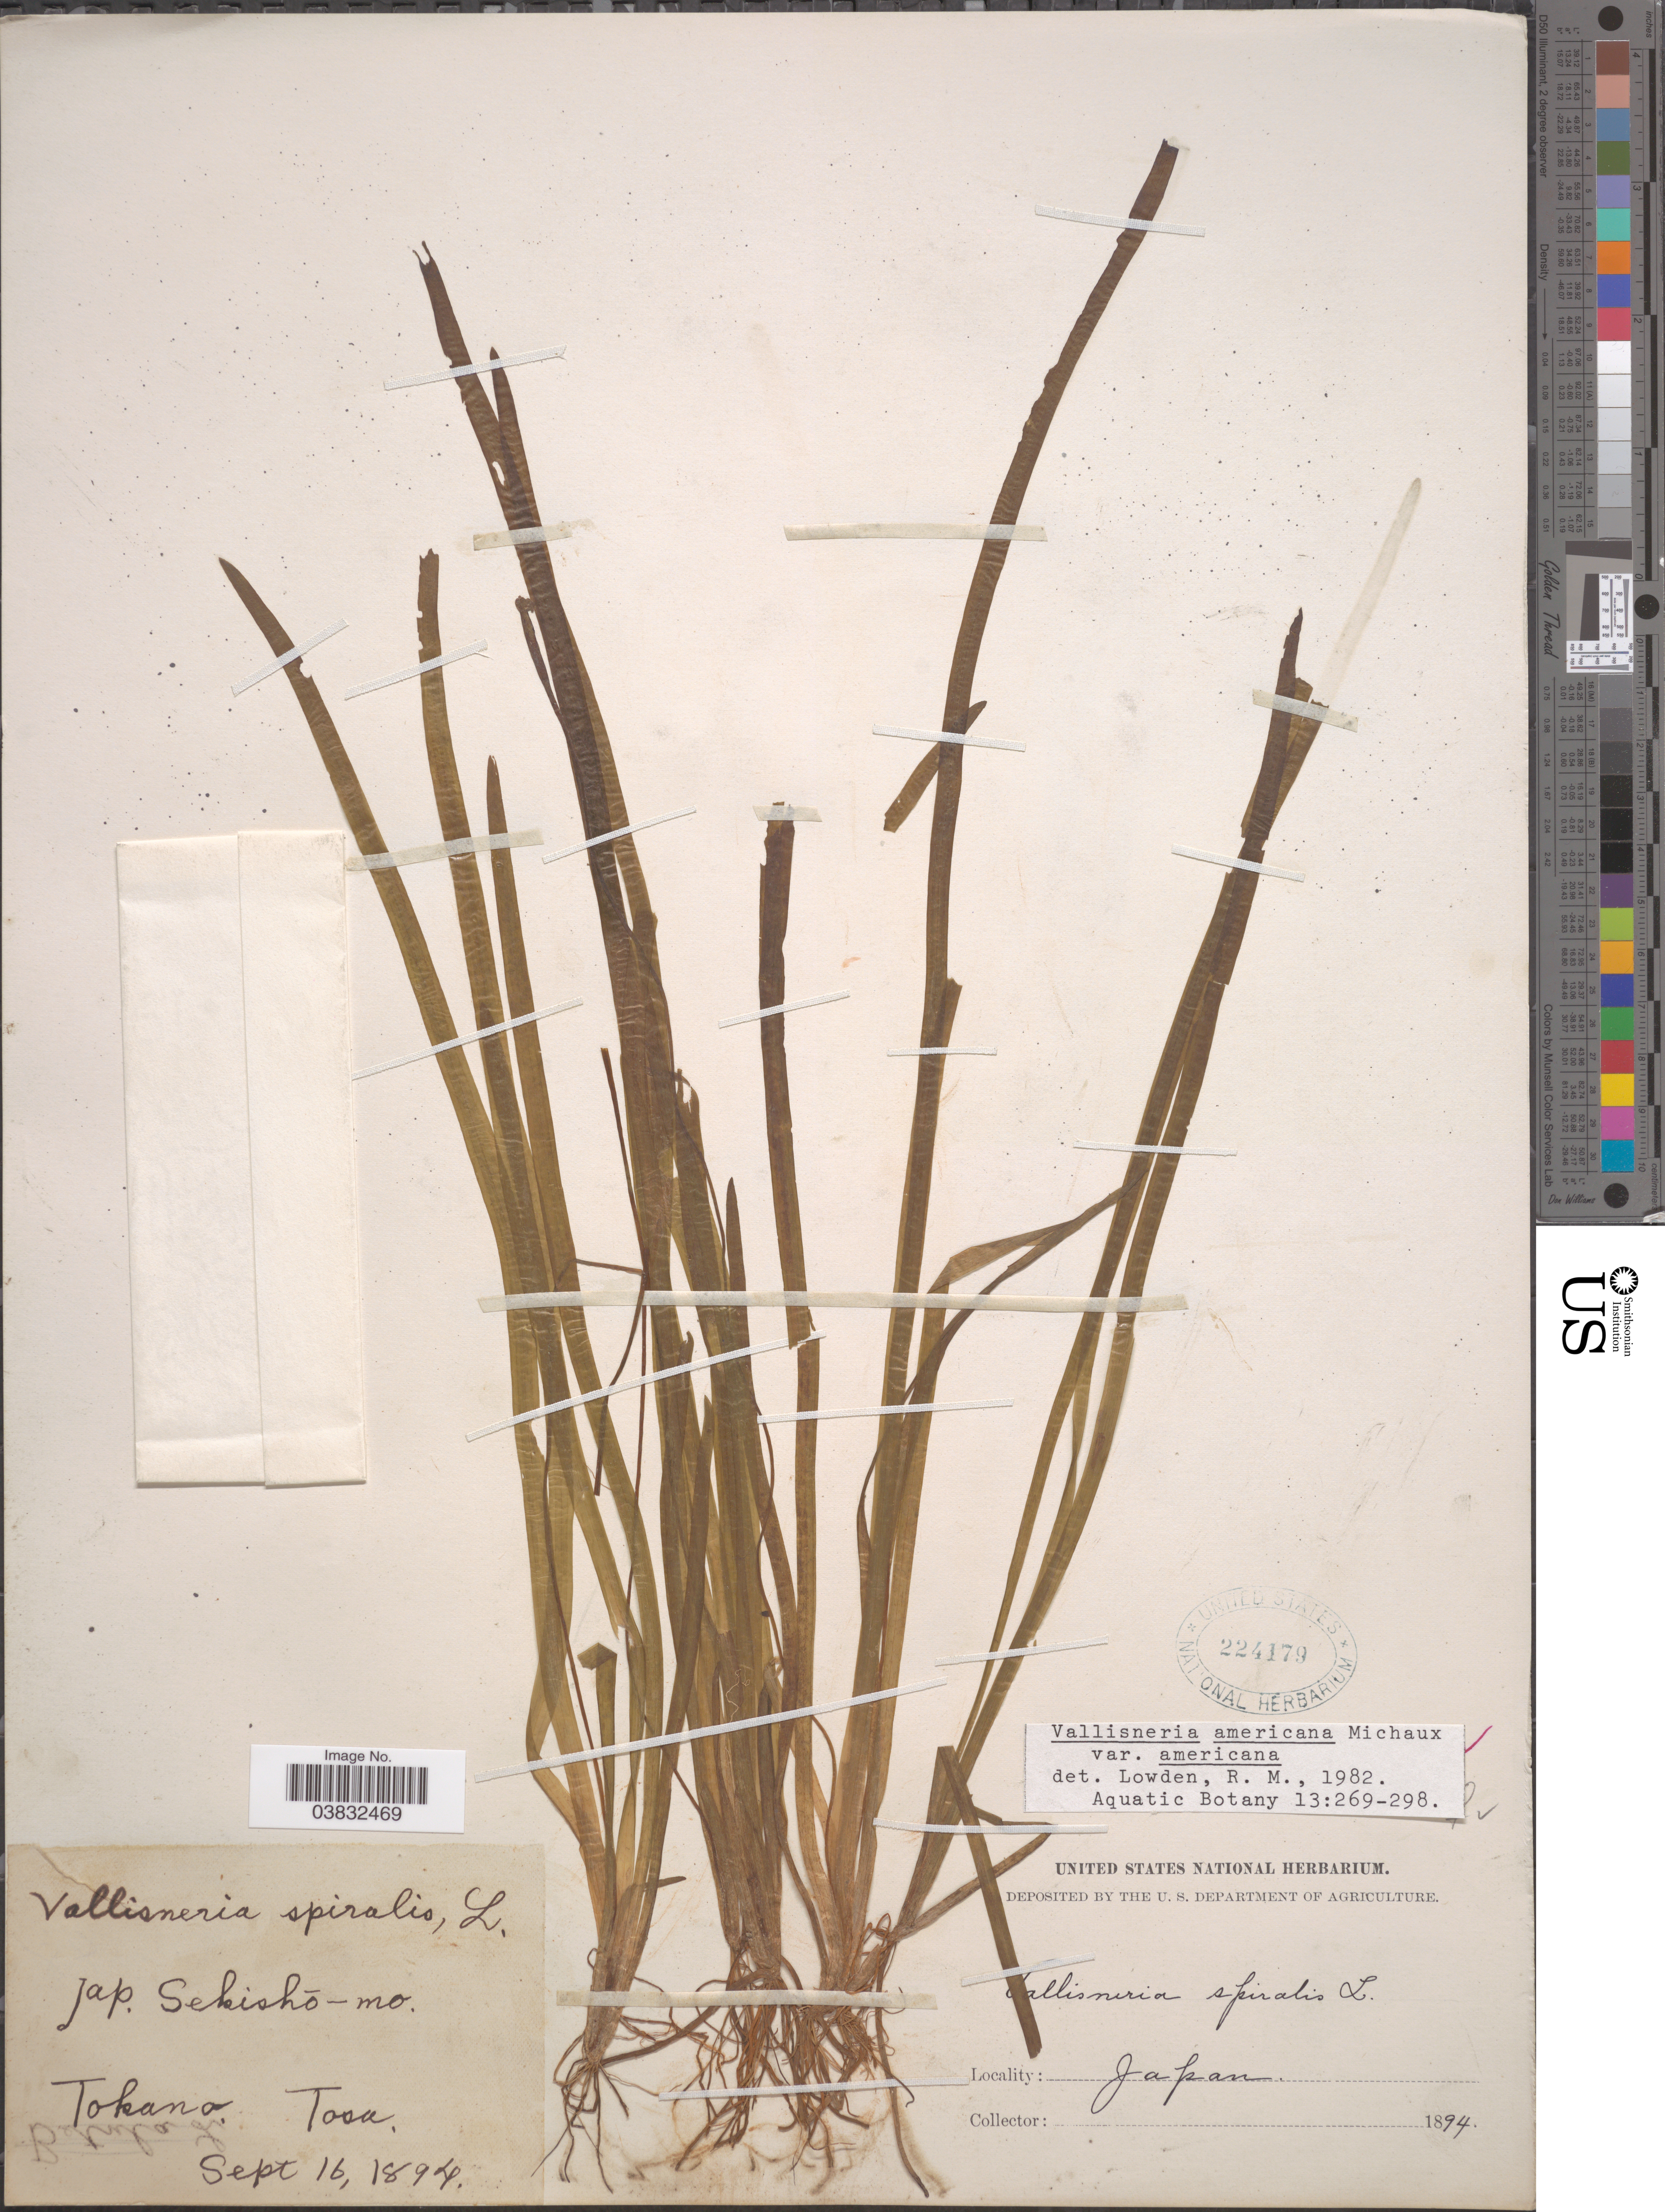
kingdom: Plantae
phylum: Tracheophyta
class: Liliopsida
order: Alismatales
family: Hydrocharitaceae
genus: Vallisneria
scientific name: Vallisneria americana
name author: Michx.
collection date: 1894-09-16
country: Japan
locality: Tokano. Tosa.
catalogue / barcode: US 224179